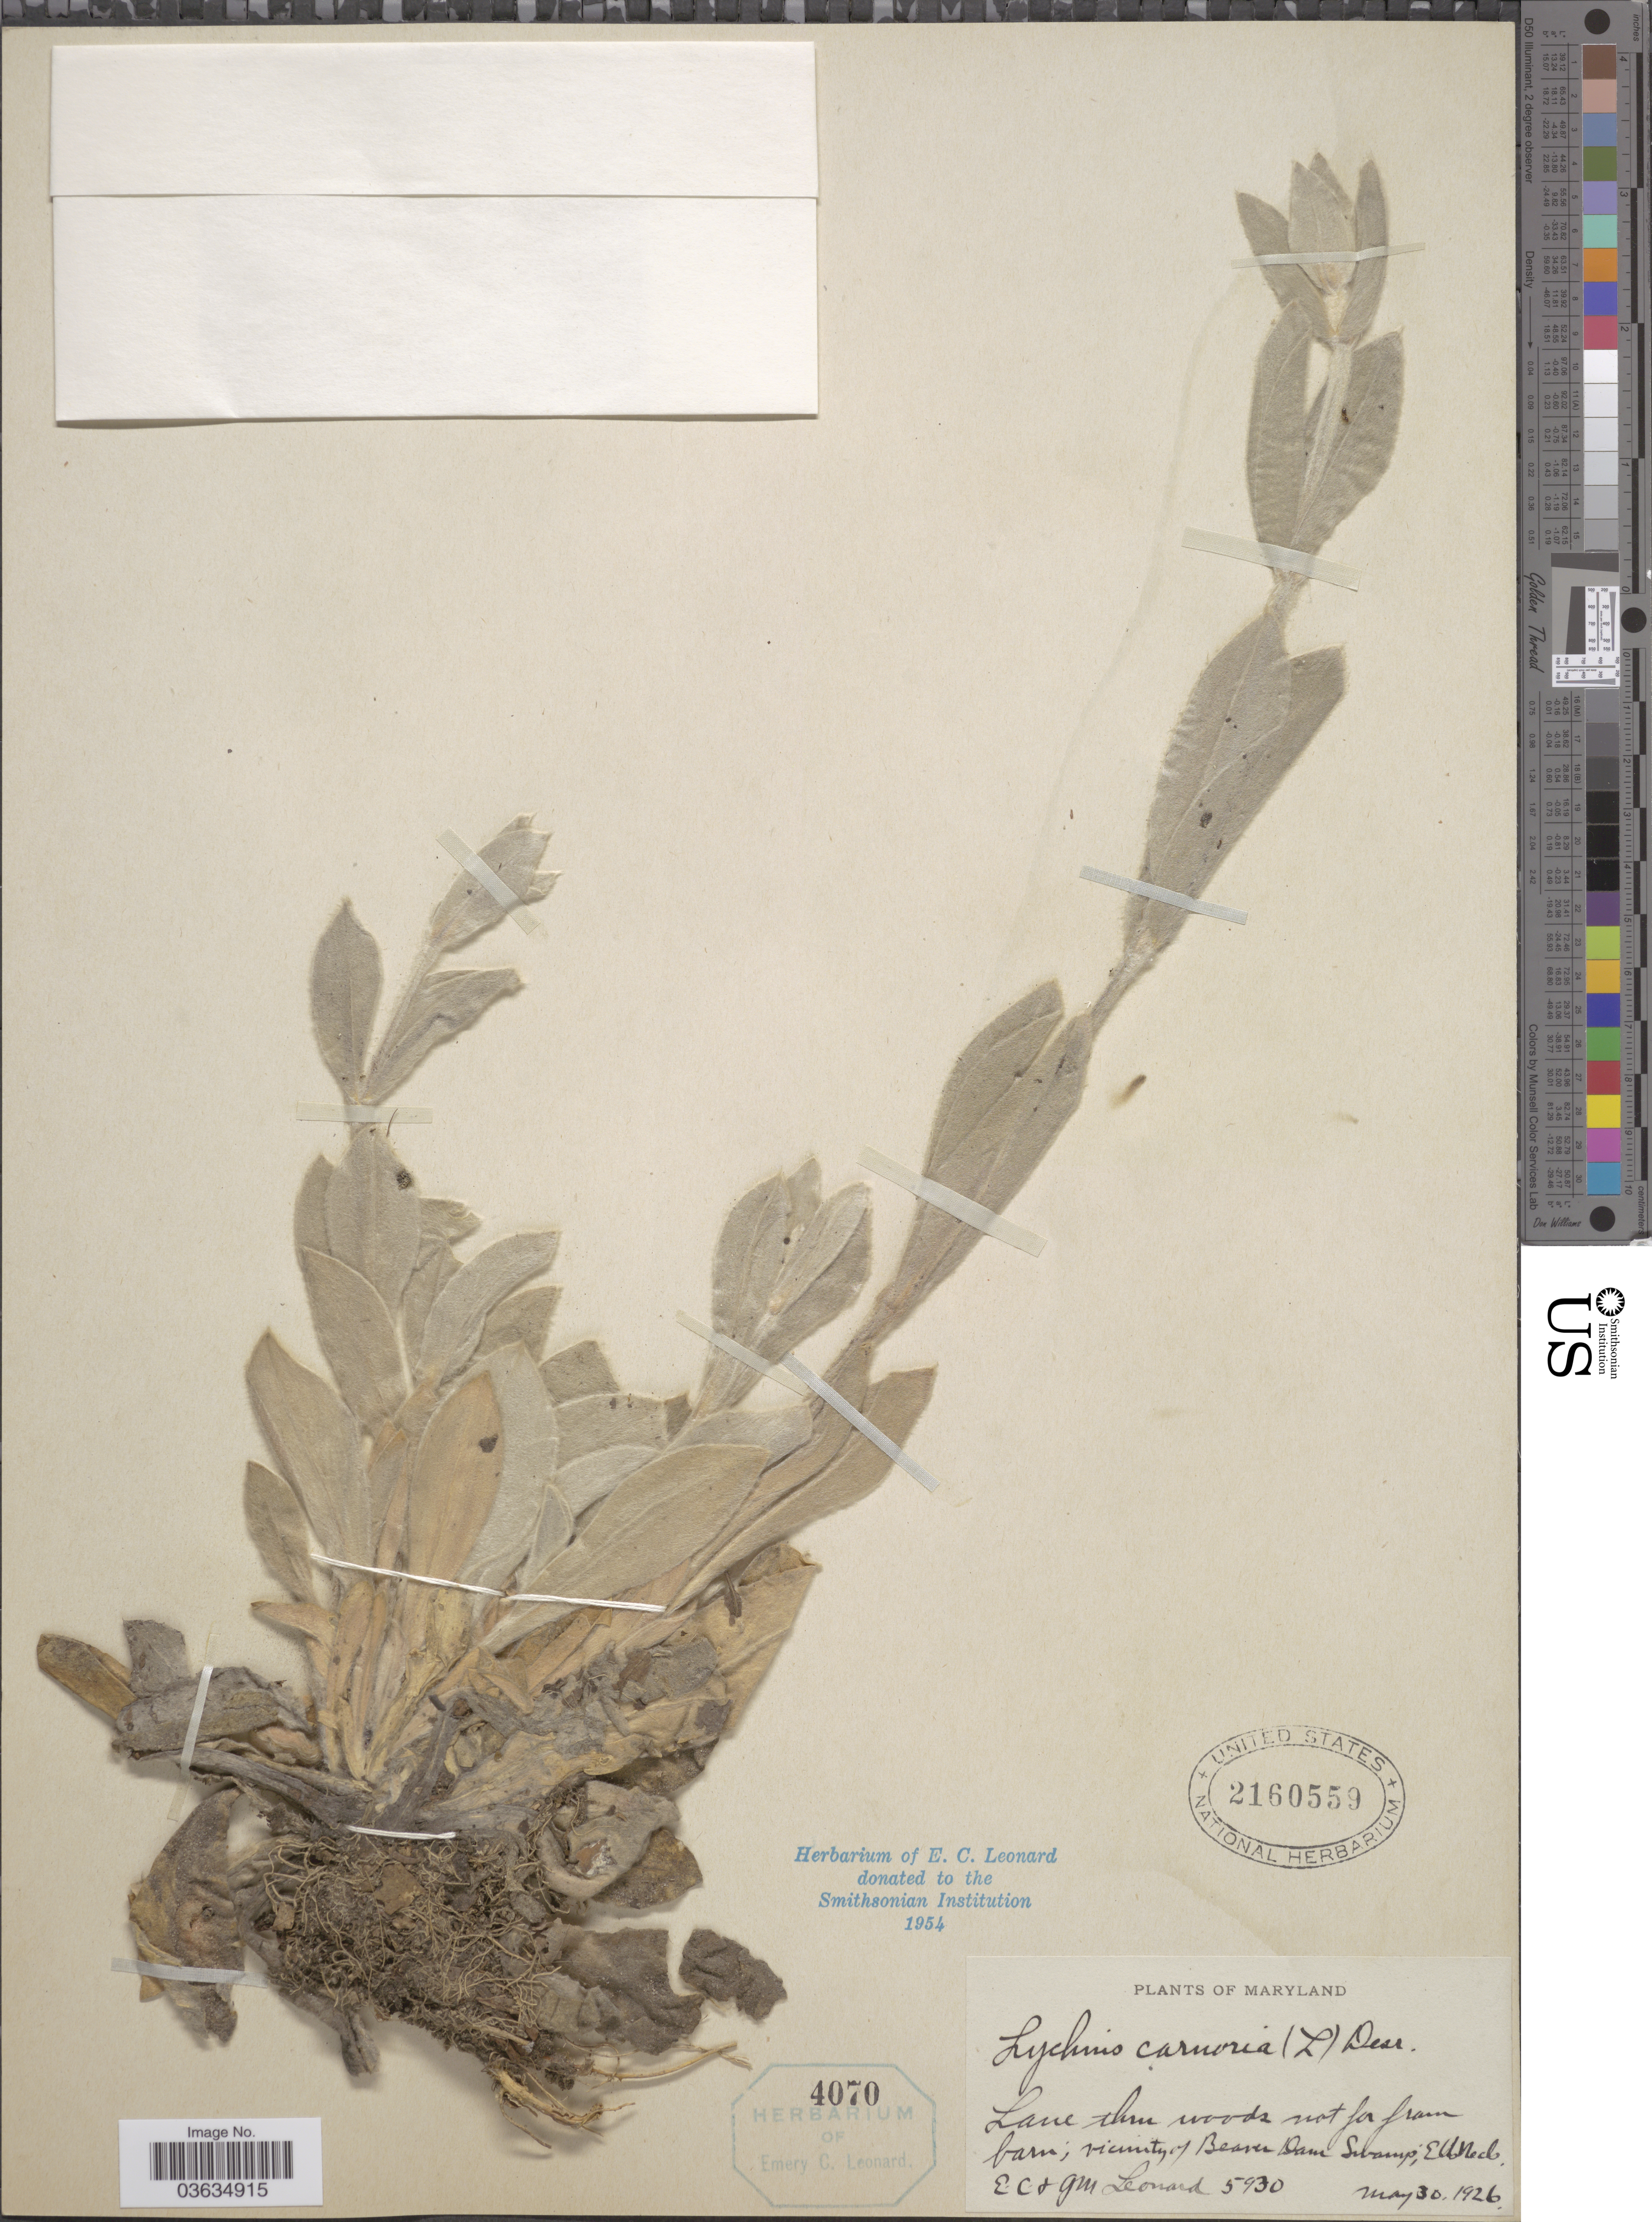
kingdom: Plantae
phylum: Tracheophyta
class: Magnoliopsida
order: Caryophyllales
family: Caryophyllaceae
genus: Silene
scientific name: Silene coronaria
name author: (L.) Clairv.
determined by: Strong, Mark T., (BOT), Smithsonian Institution - National Museum of Natural History (UNITED STATES)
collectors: E. C. Leonard & G. M. Leonard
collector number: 5930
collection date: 1926-05-30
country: United States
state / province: Maryland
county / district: Cecil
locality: Vicinity of Beaver Dam Swamp, Elk Neck.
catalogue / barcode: US 2160559